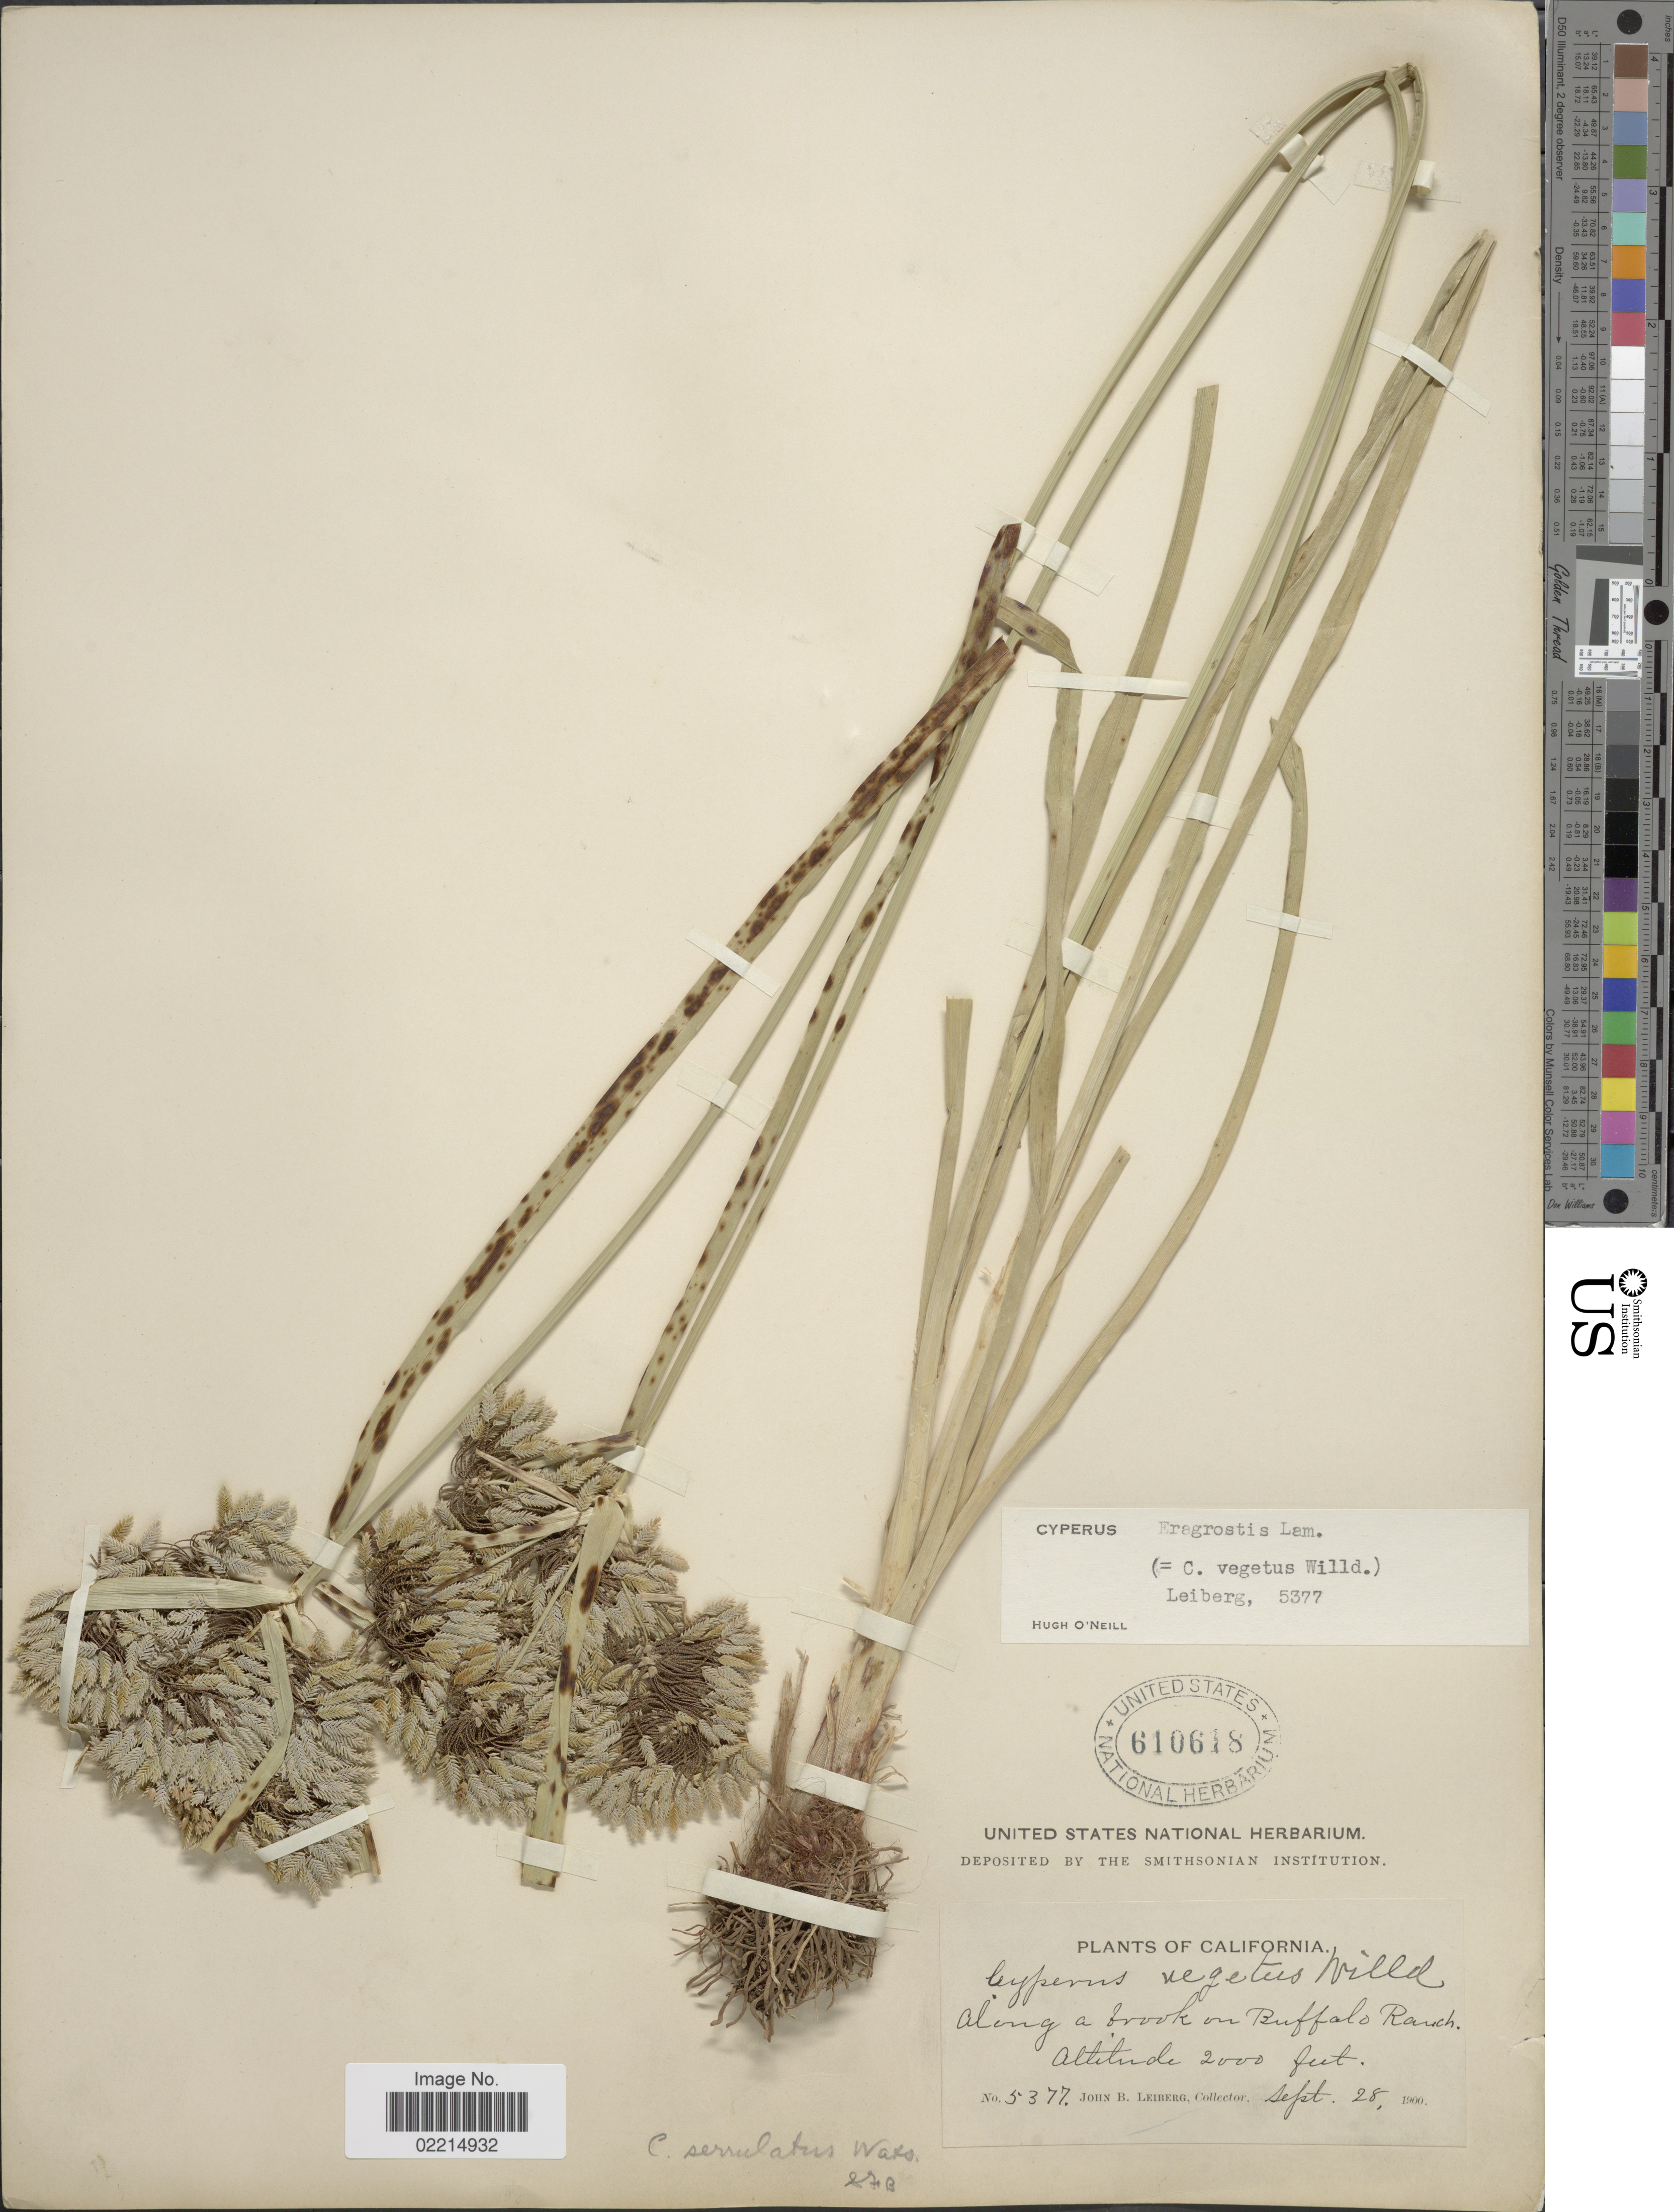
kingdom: Plantae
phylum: Tracheophyta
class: Liliopsida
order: Poales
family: Cyperaceae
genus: Cyperus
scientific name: Cyperus eragrostis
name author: Lam.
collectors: J. Leiberg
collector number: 5377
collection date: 1900-09-28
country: United States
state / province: California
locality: Along a brook on Buffalo Ranch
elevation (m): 610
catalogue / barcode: US 610618